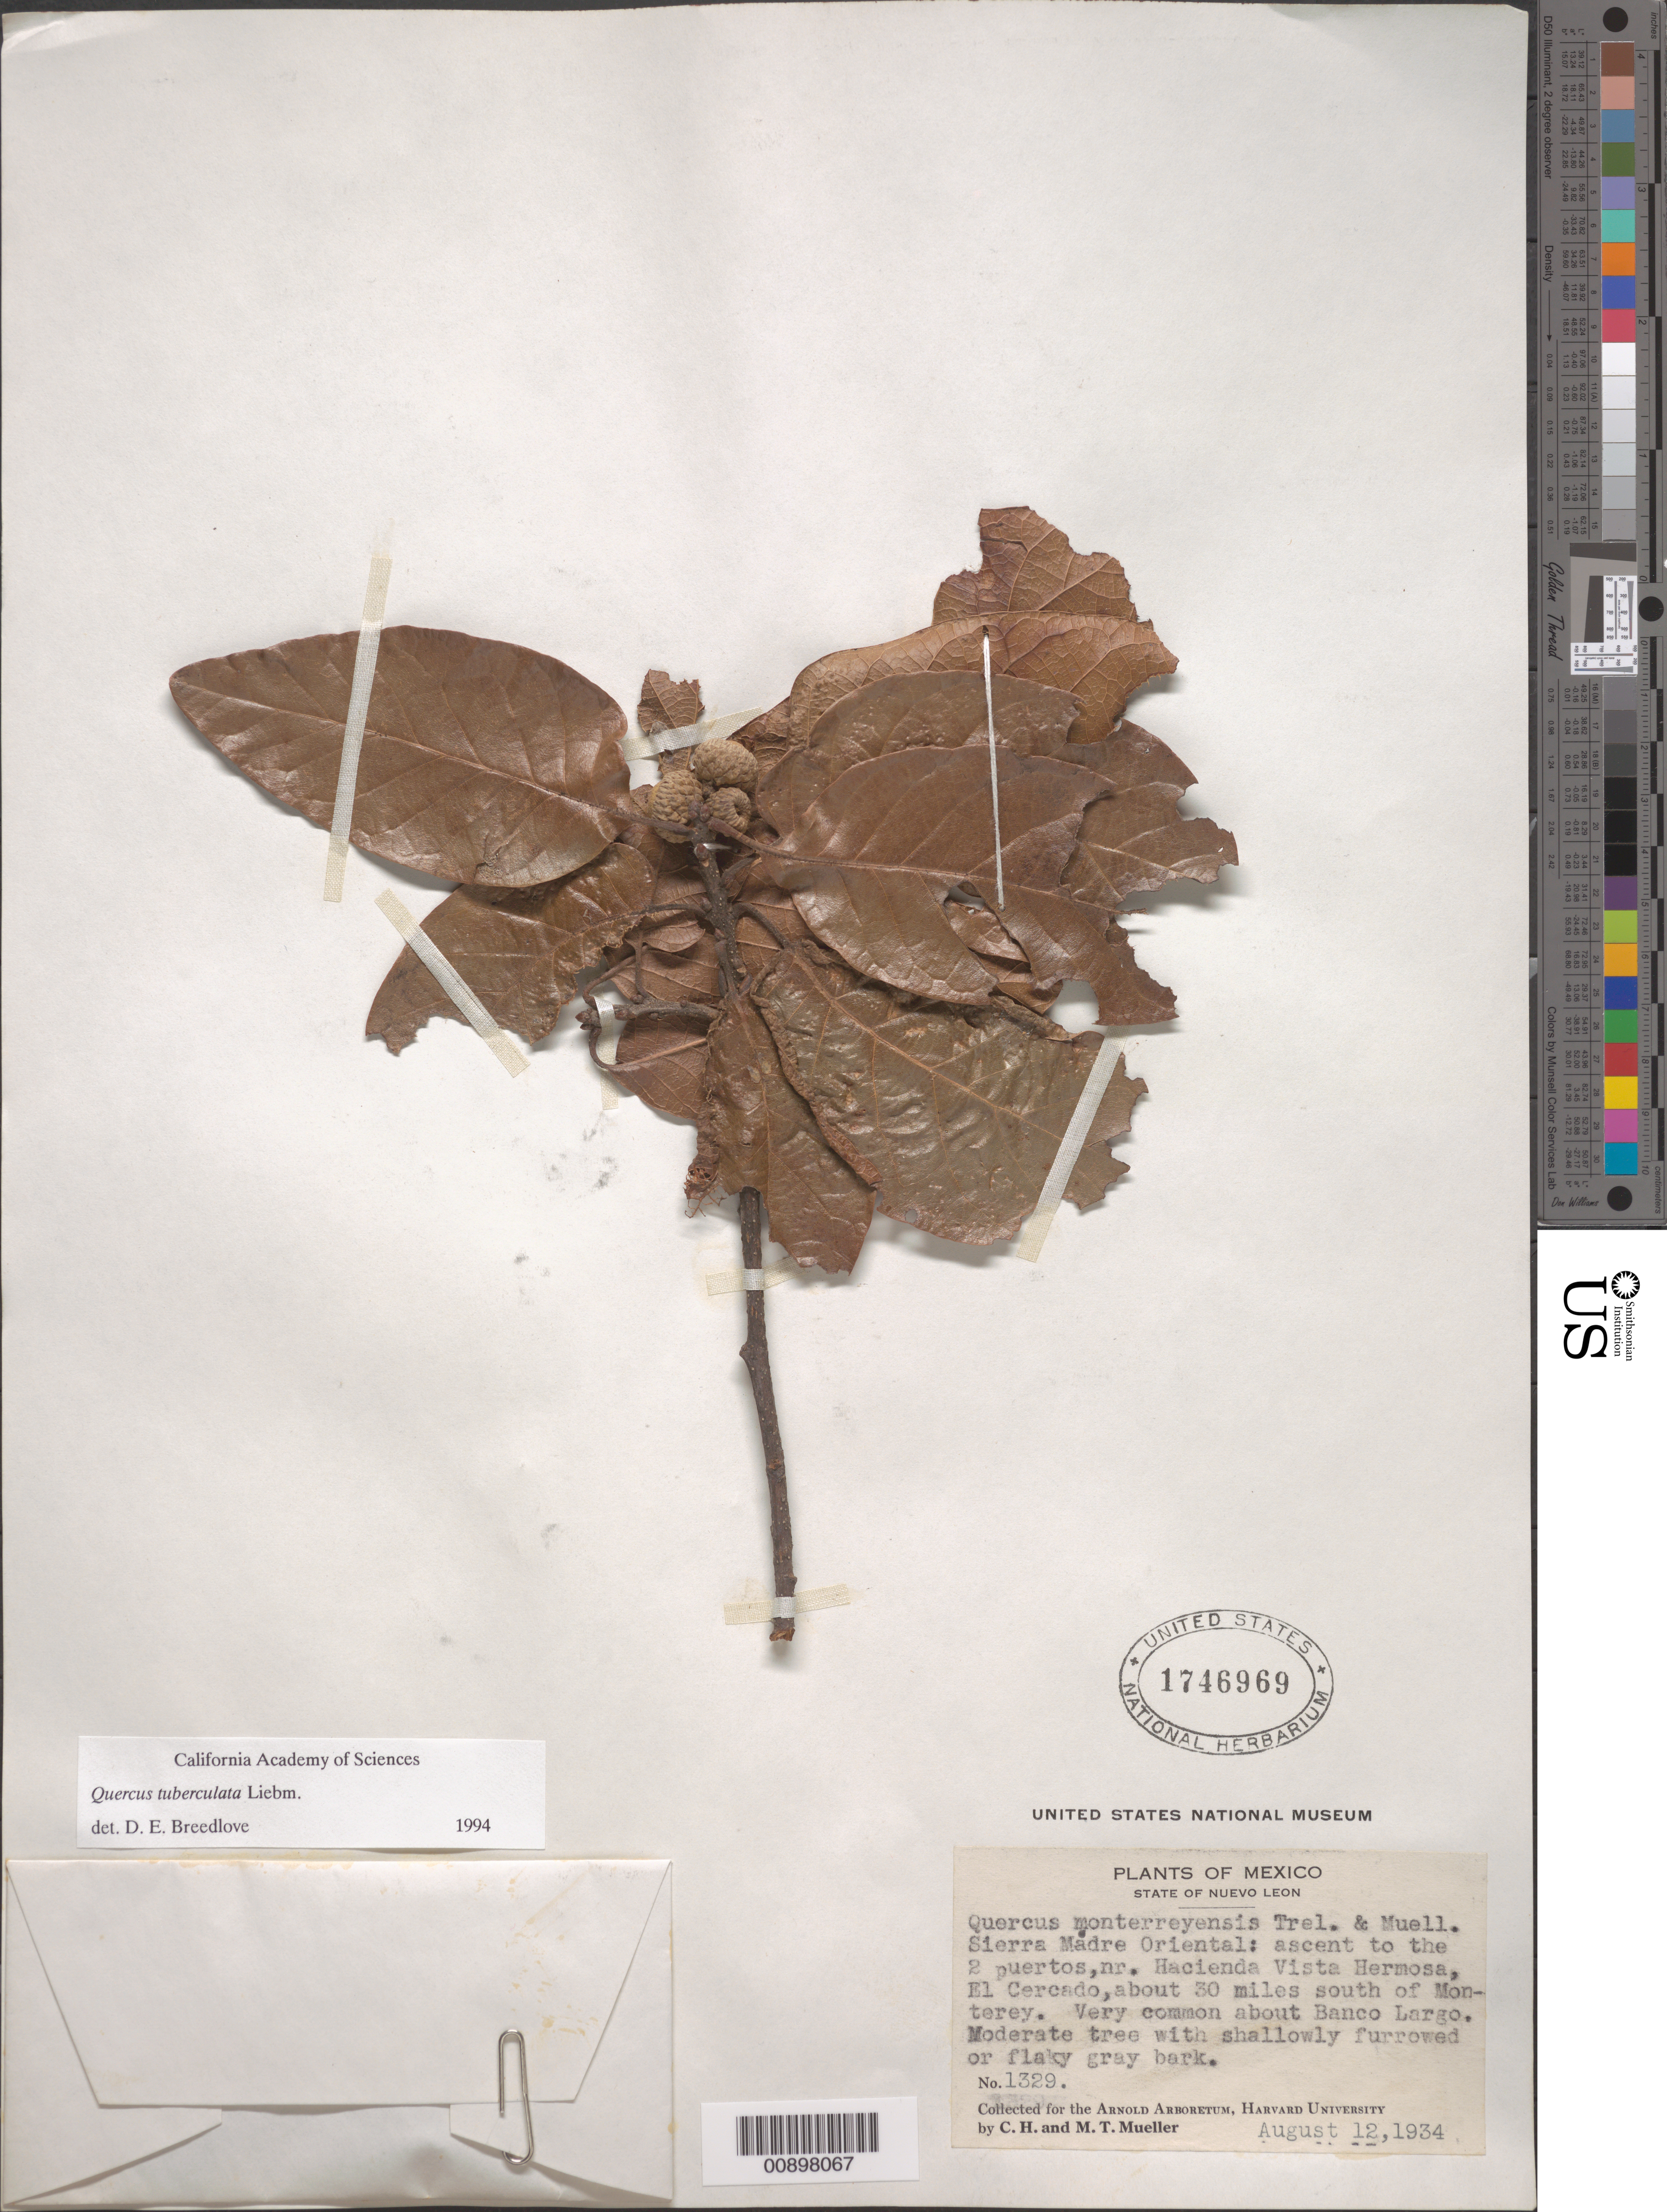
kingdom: Plantae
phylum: Tracheophyta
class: Magnoliopsida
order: Fagales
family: Fagaceae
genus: Quercus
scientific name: Quercus tuberculata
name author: Liebm.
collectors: C. H. Mueller & M. Mueller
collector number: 1329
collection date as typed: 12 Aug 1934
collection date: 1934-08-12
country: Mexico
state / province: Nuevo León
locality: Sierra Madre Oriental: ascent to the 2 puertos, nr. Hacienda Vista Hermosa, El Cercado, about 30 miles south of Monterrey.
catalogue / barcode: US 1746969